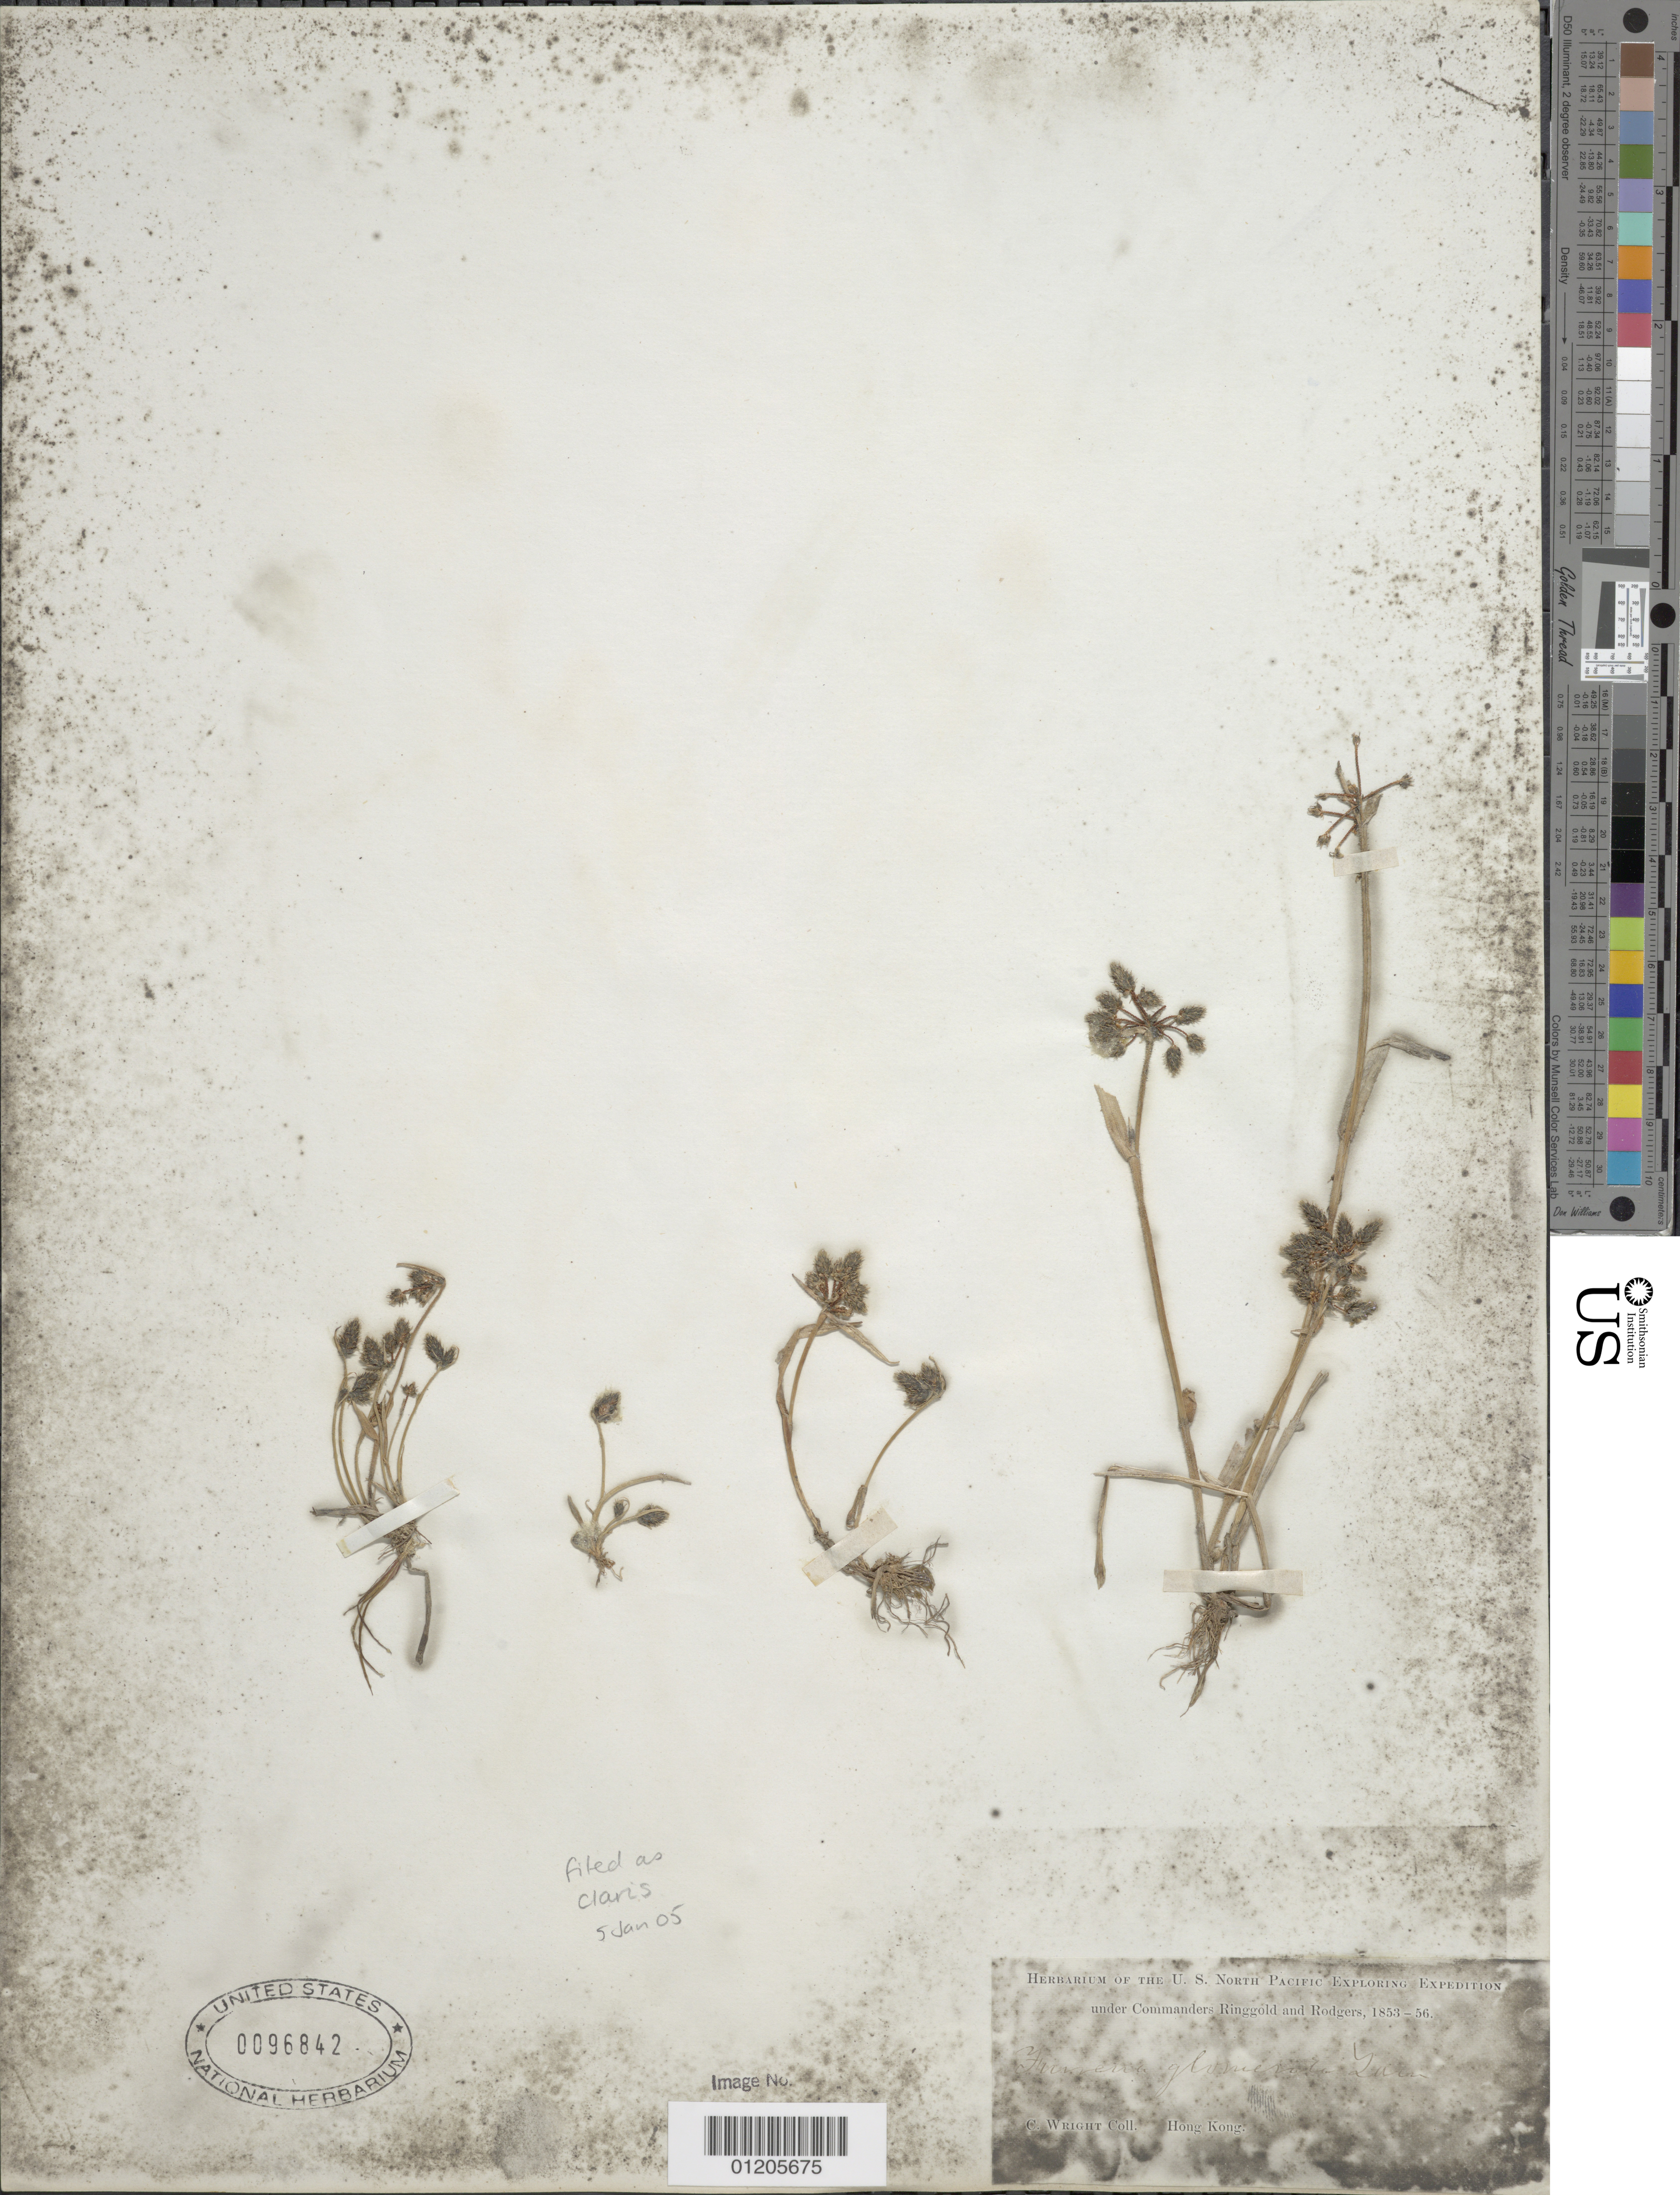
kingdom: Plantae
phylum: Tracheophyta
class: Liliopsida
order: Poales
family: Cyperaceae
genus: Schoenoplectus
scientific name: Schoenoplectus lateriflorus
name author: (J.F. Gmel.)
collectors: C. Wright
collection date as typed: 1853 to -- -- 1856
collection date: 1853/1856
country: China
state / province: Hong Kong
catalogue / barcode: US 96842